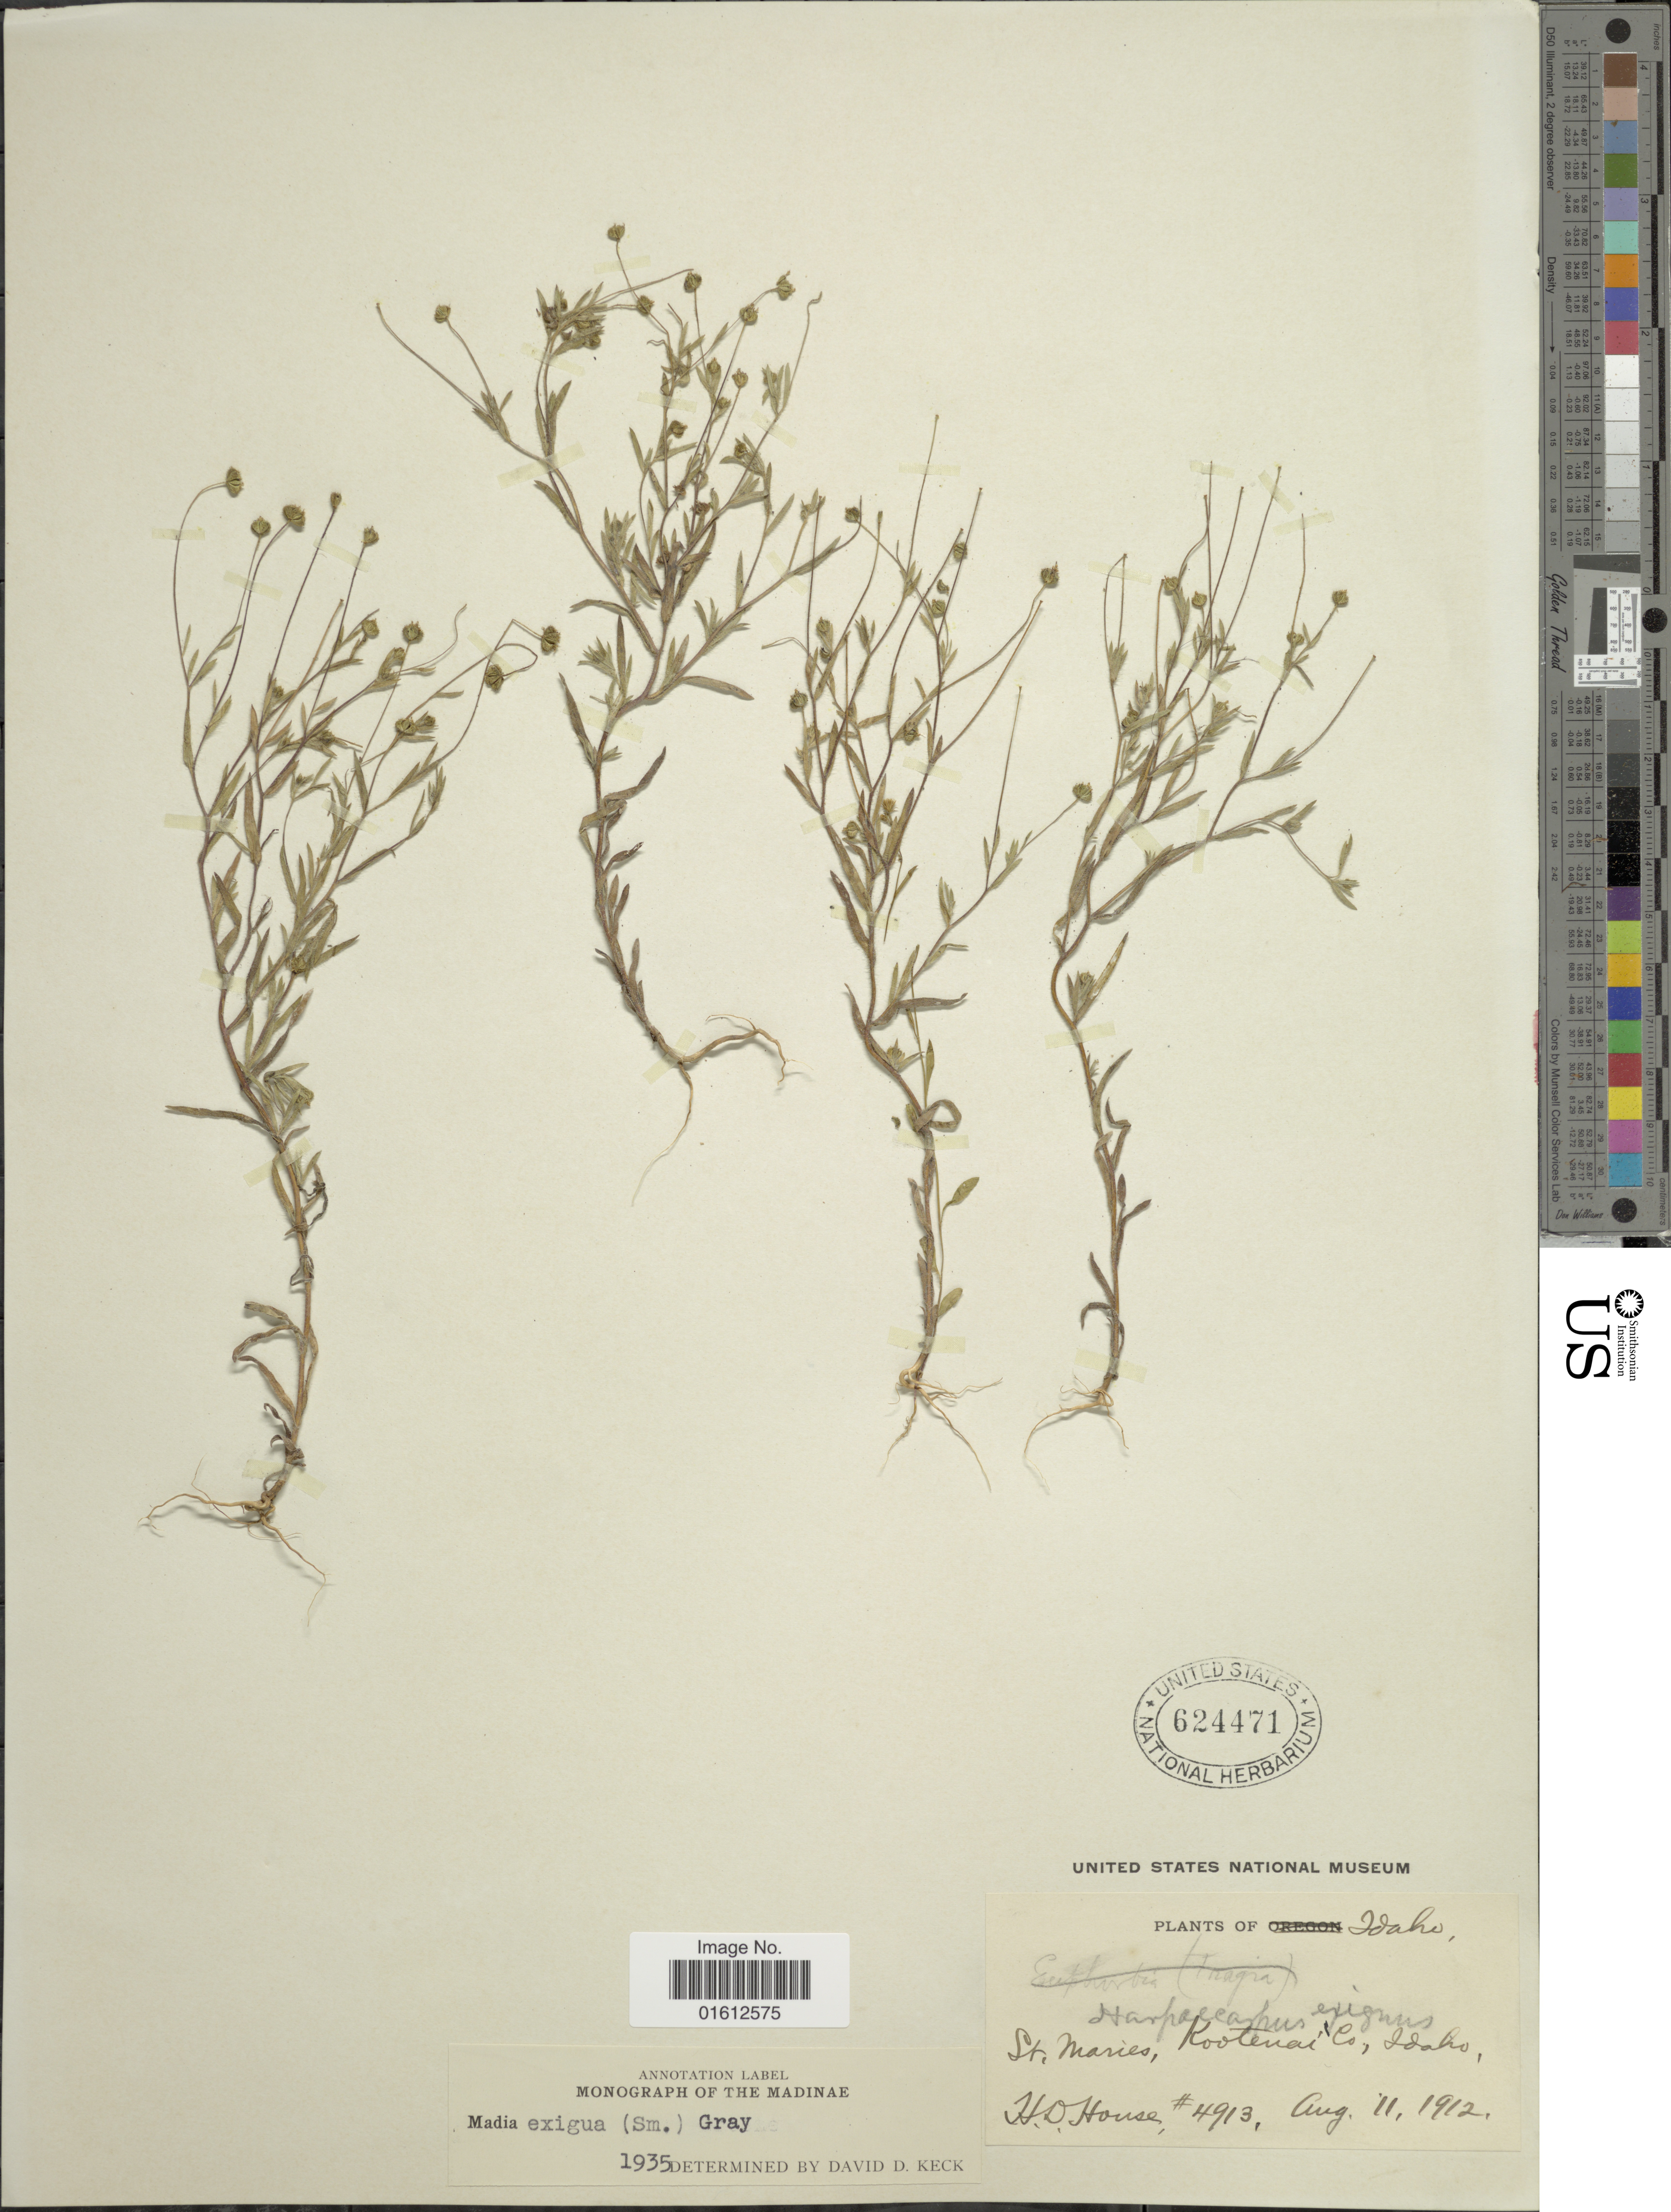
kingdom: Plantae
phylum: Tracheophyta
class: Magnoliopsida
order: Asterales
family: Asteraceae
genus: Madia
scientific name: Madia exigua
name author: (Sm.) A. Gray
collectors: H. D. House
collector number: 4913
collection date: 1912-08-11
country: United States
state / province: Idaho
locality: St. Maries, Kootenai Co.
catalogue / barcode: US 624471